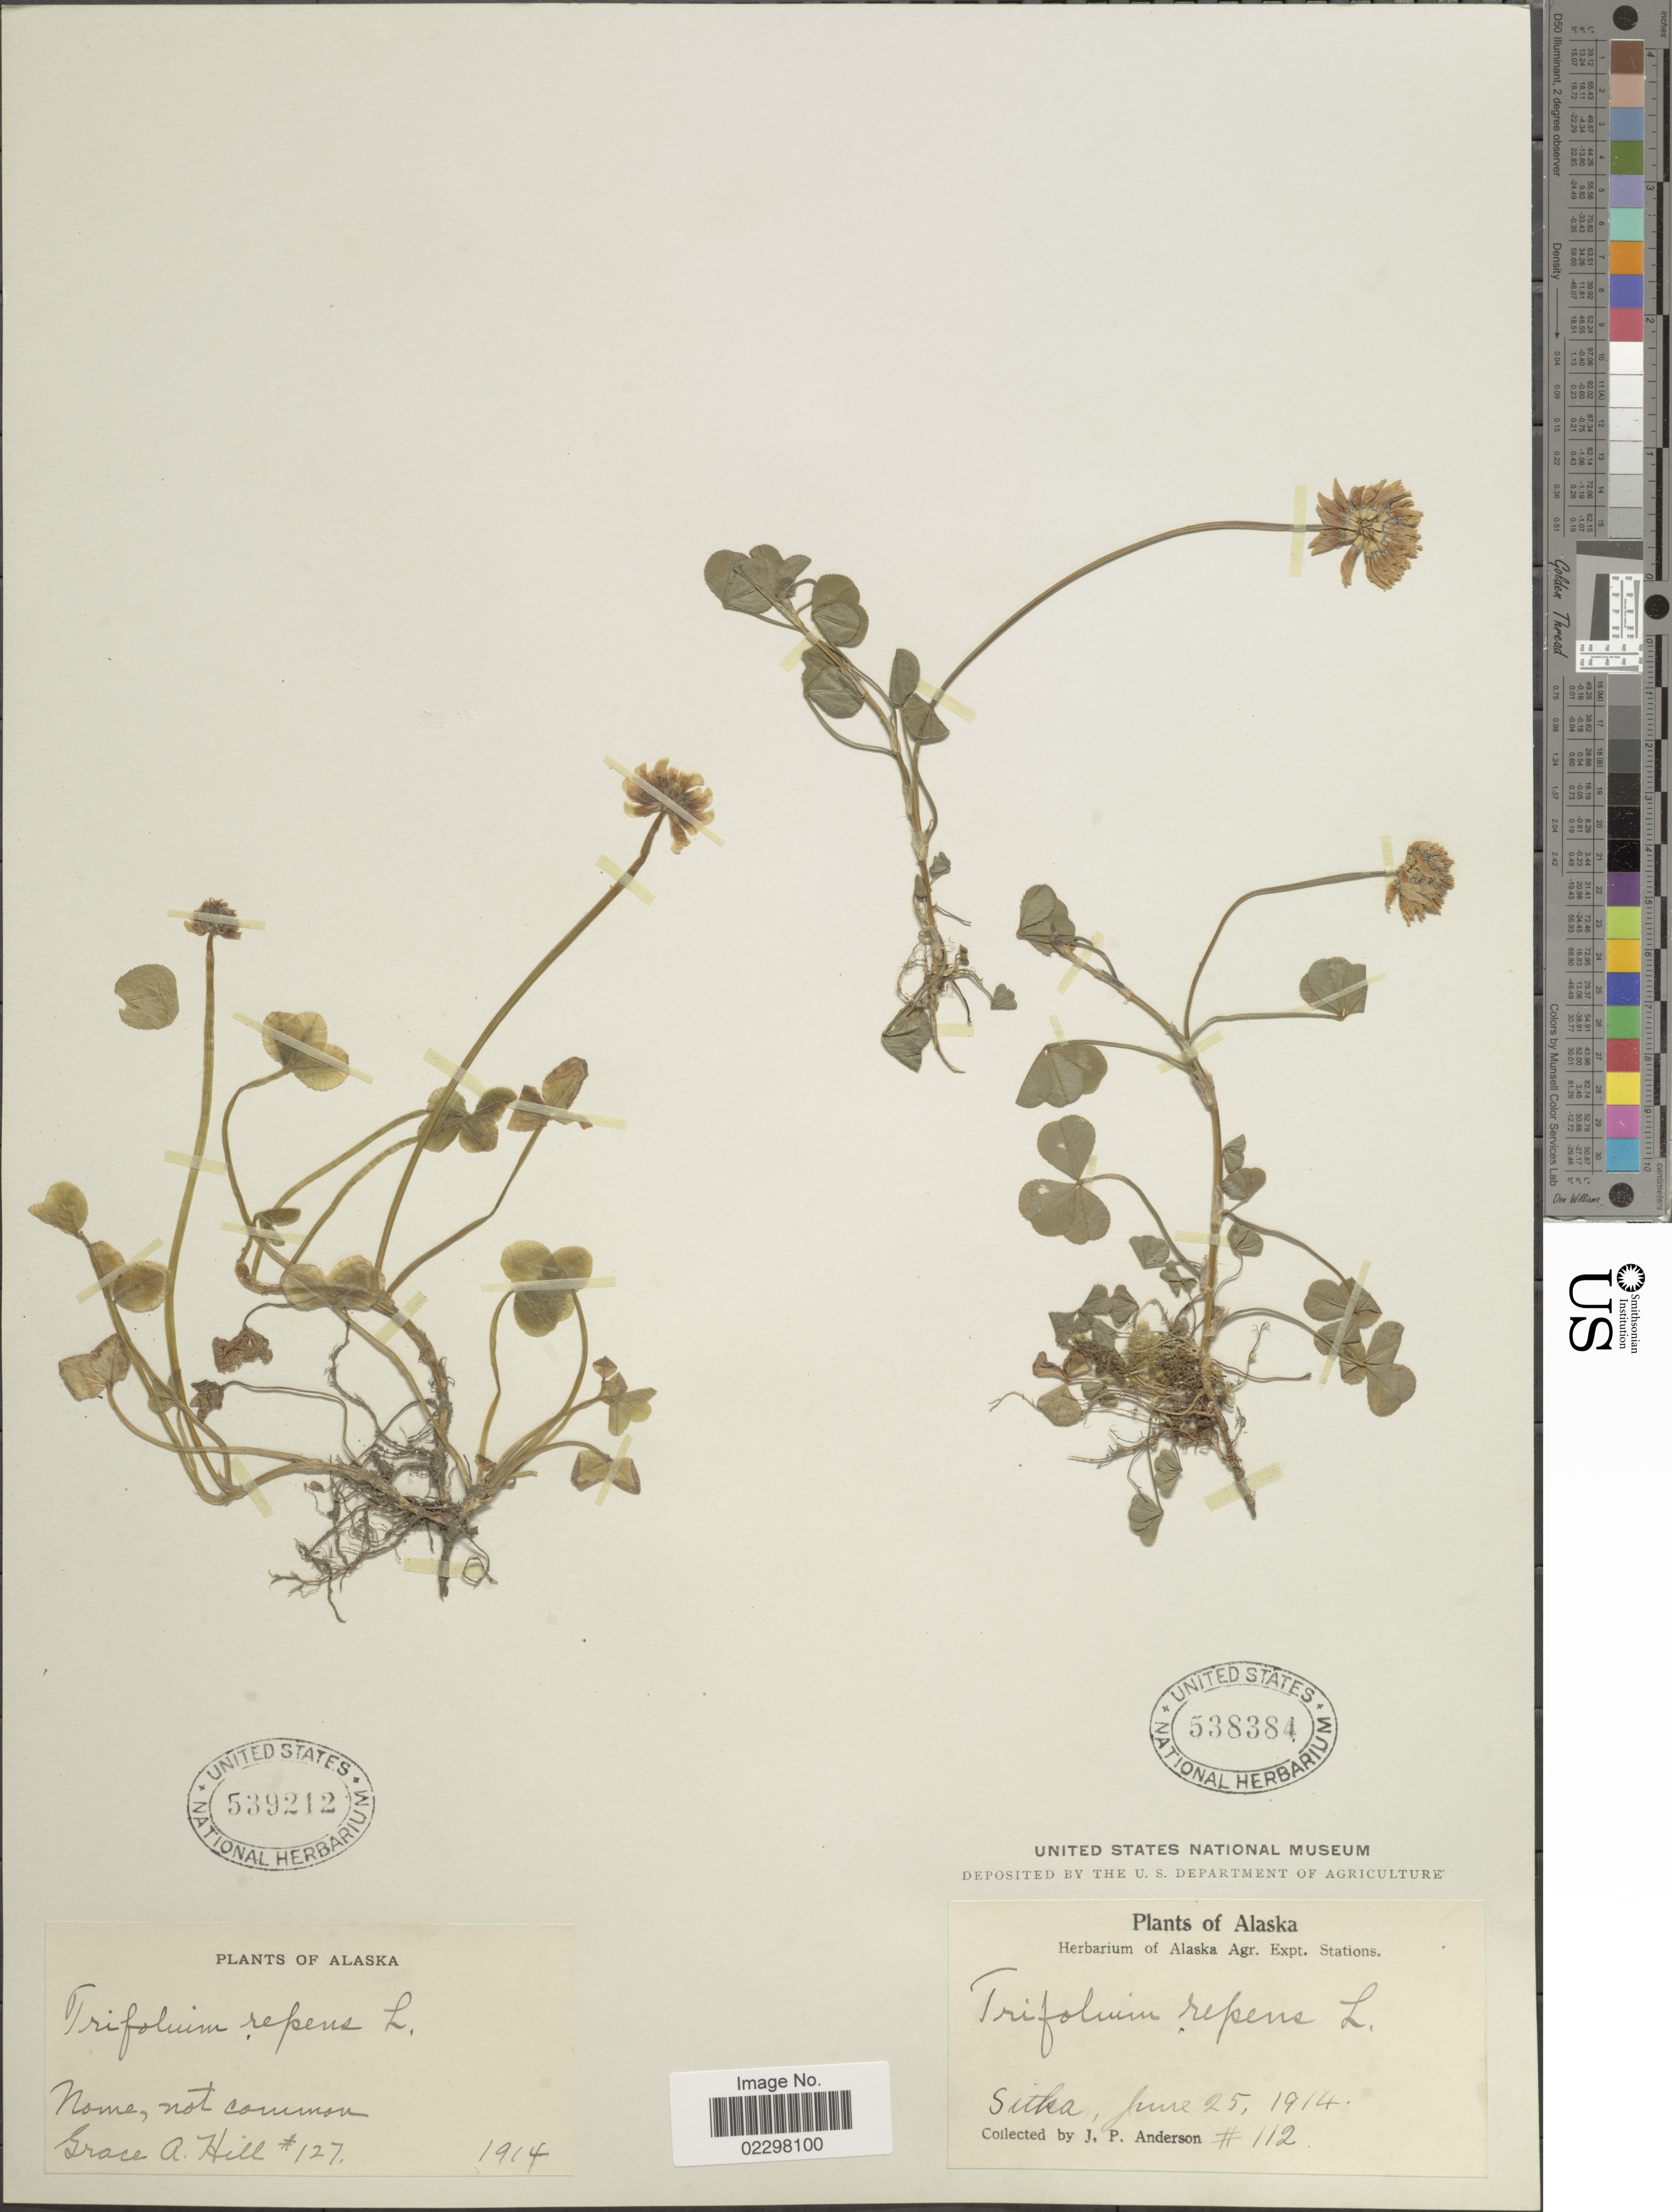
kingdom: Plantae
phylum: Tracheophyta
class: Magnoliopsida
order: Fabales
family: Fabaceae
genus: Trifolium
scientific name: Trifolium repens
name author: L.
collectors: J. P. Anderson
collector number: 112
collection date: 1914-06-25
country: United States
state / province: Alaska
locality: Sitka.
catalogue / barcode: US 538384